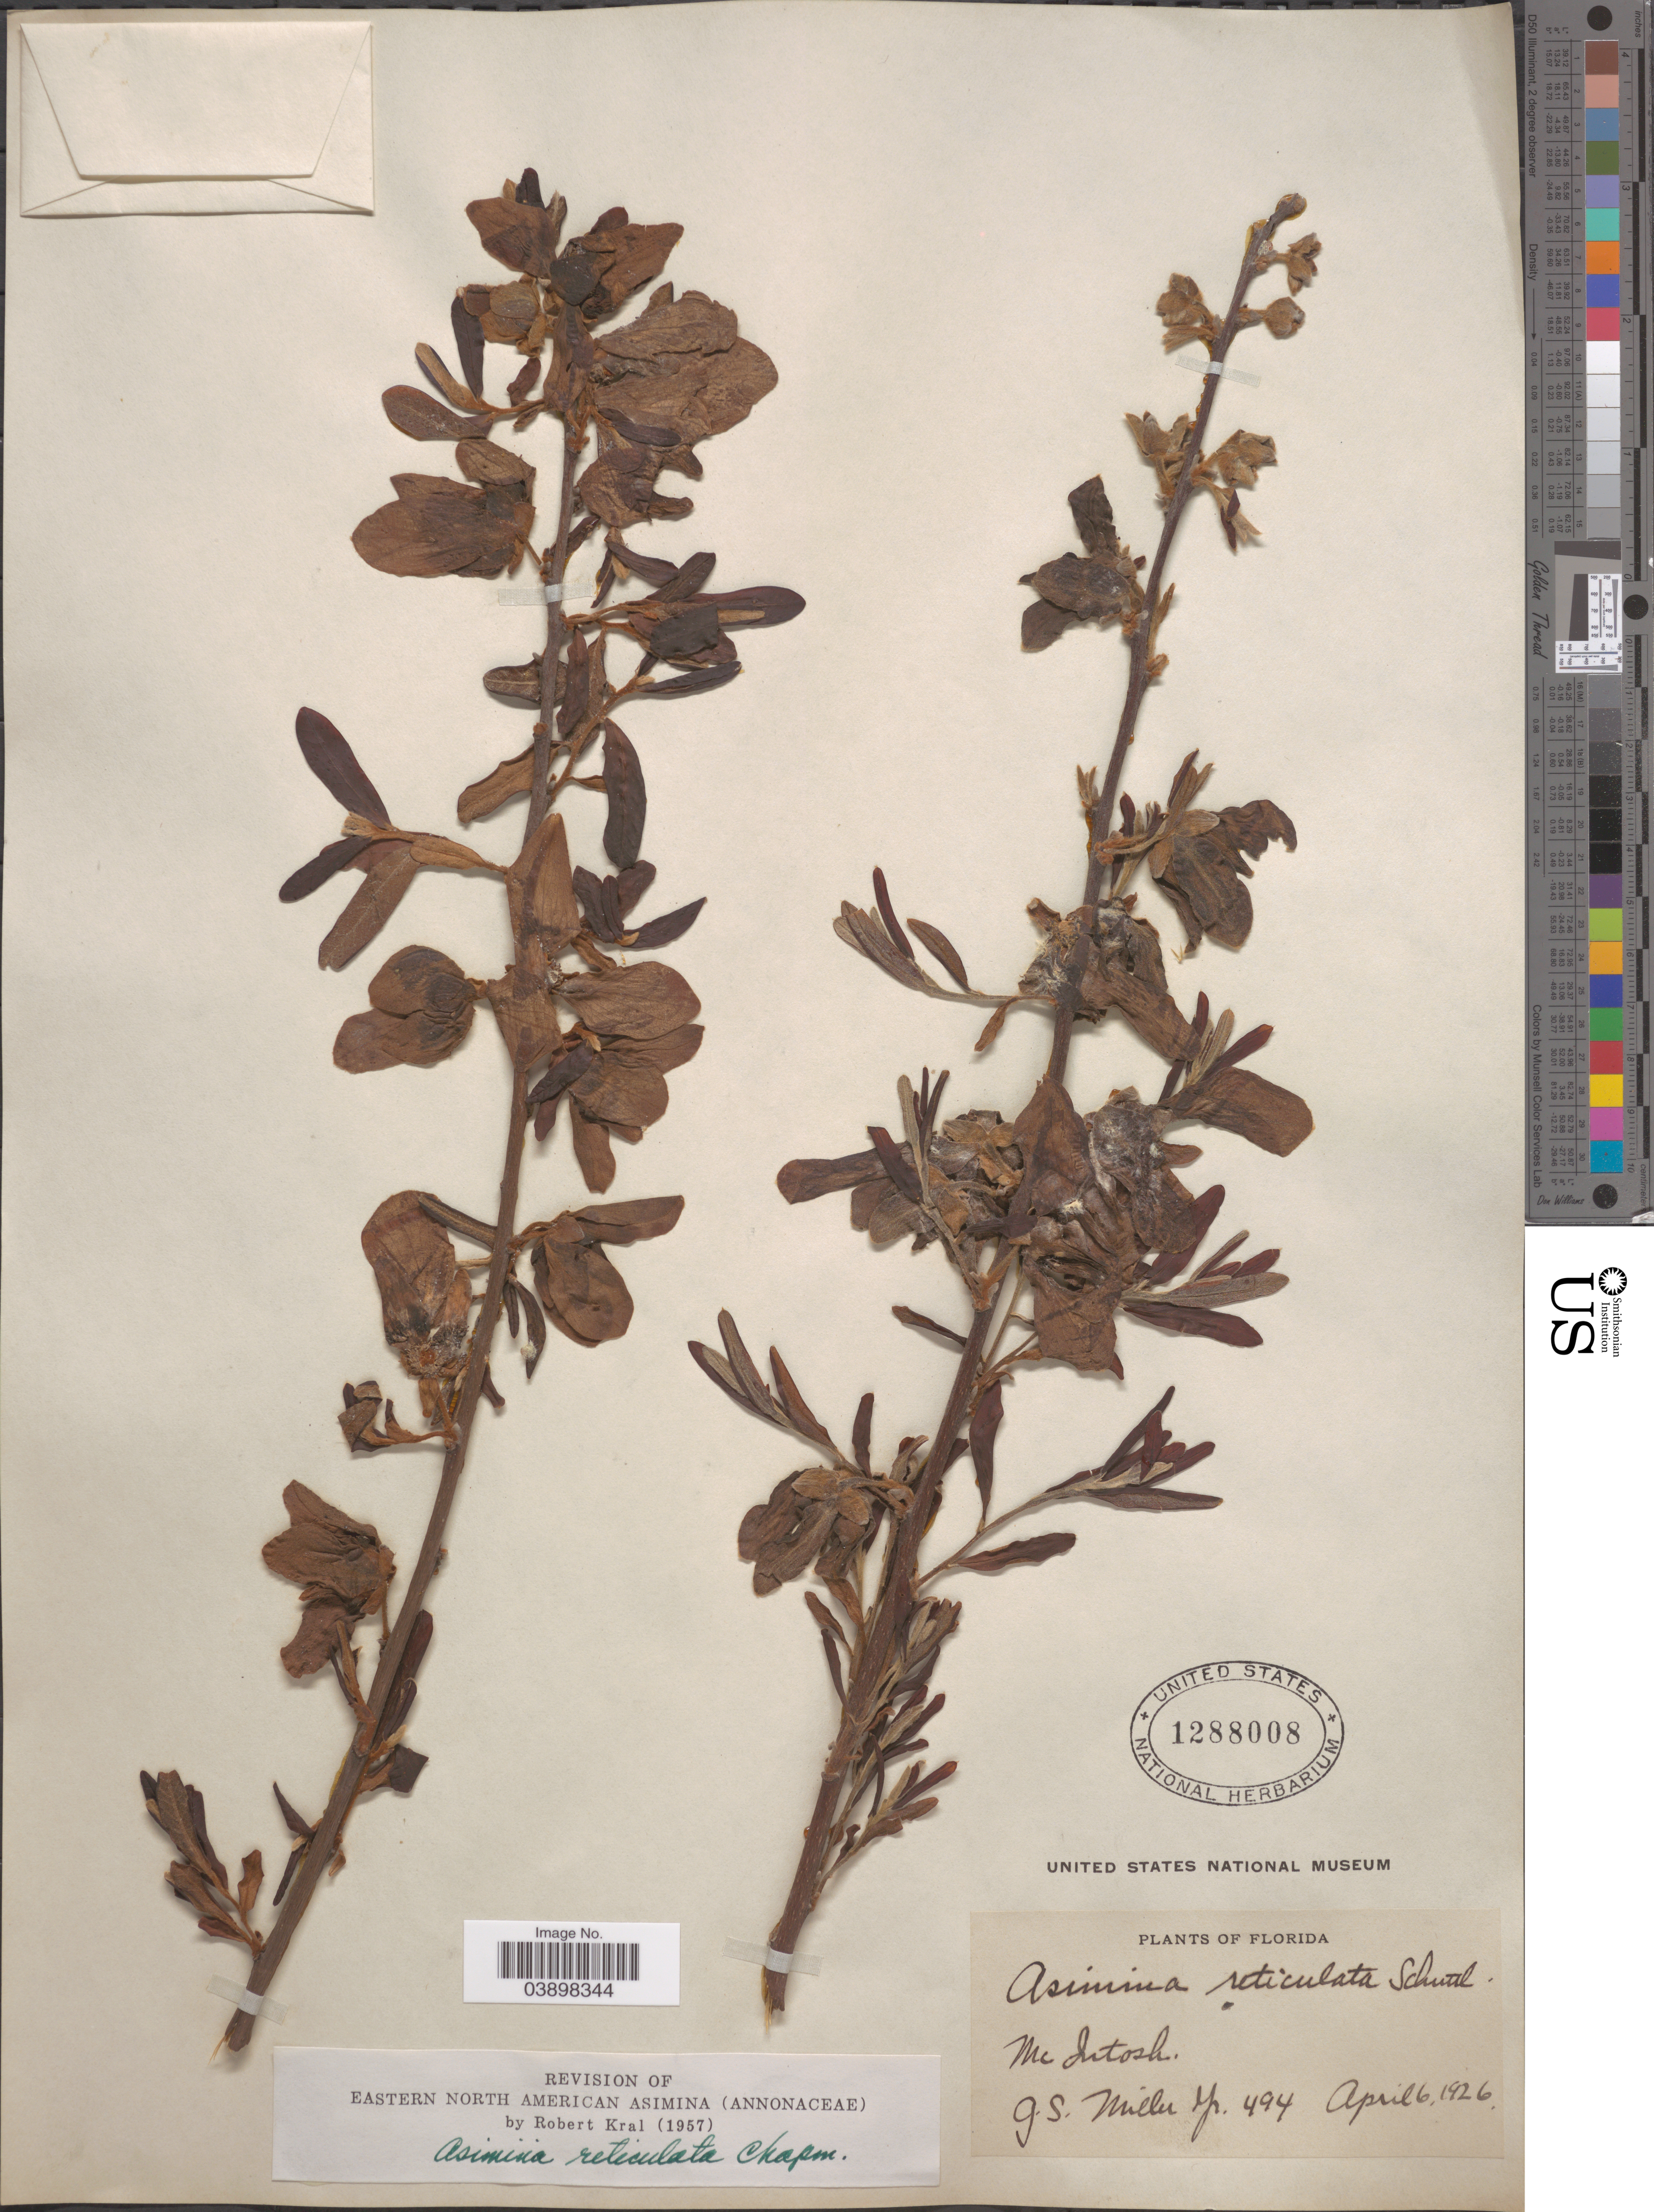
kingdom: Plantae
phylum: Tracheophyta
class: Magnoliopsida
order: Magnoliales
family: Annonaceae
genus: Asimina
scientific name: Asimina reticulata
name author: (Shuttlew.) Chapm.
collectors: G. S. Miller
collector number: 494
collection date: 1926-04-06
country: United States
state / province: Florida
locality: McIntosh.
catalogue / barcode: US 1288008